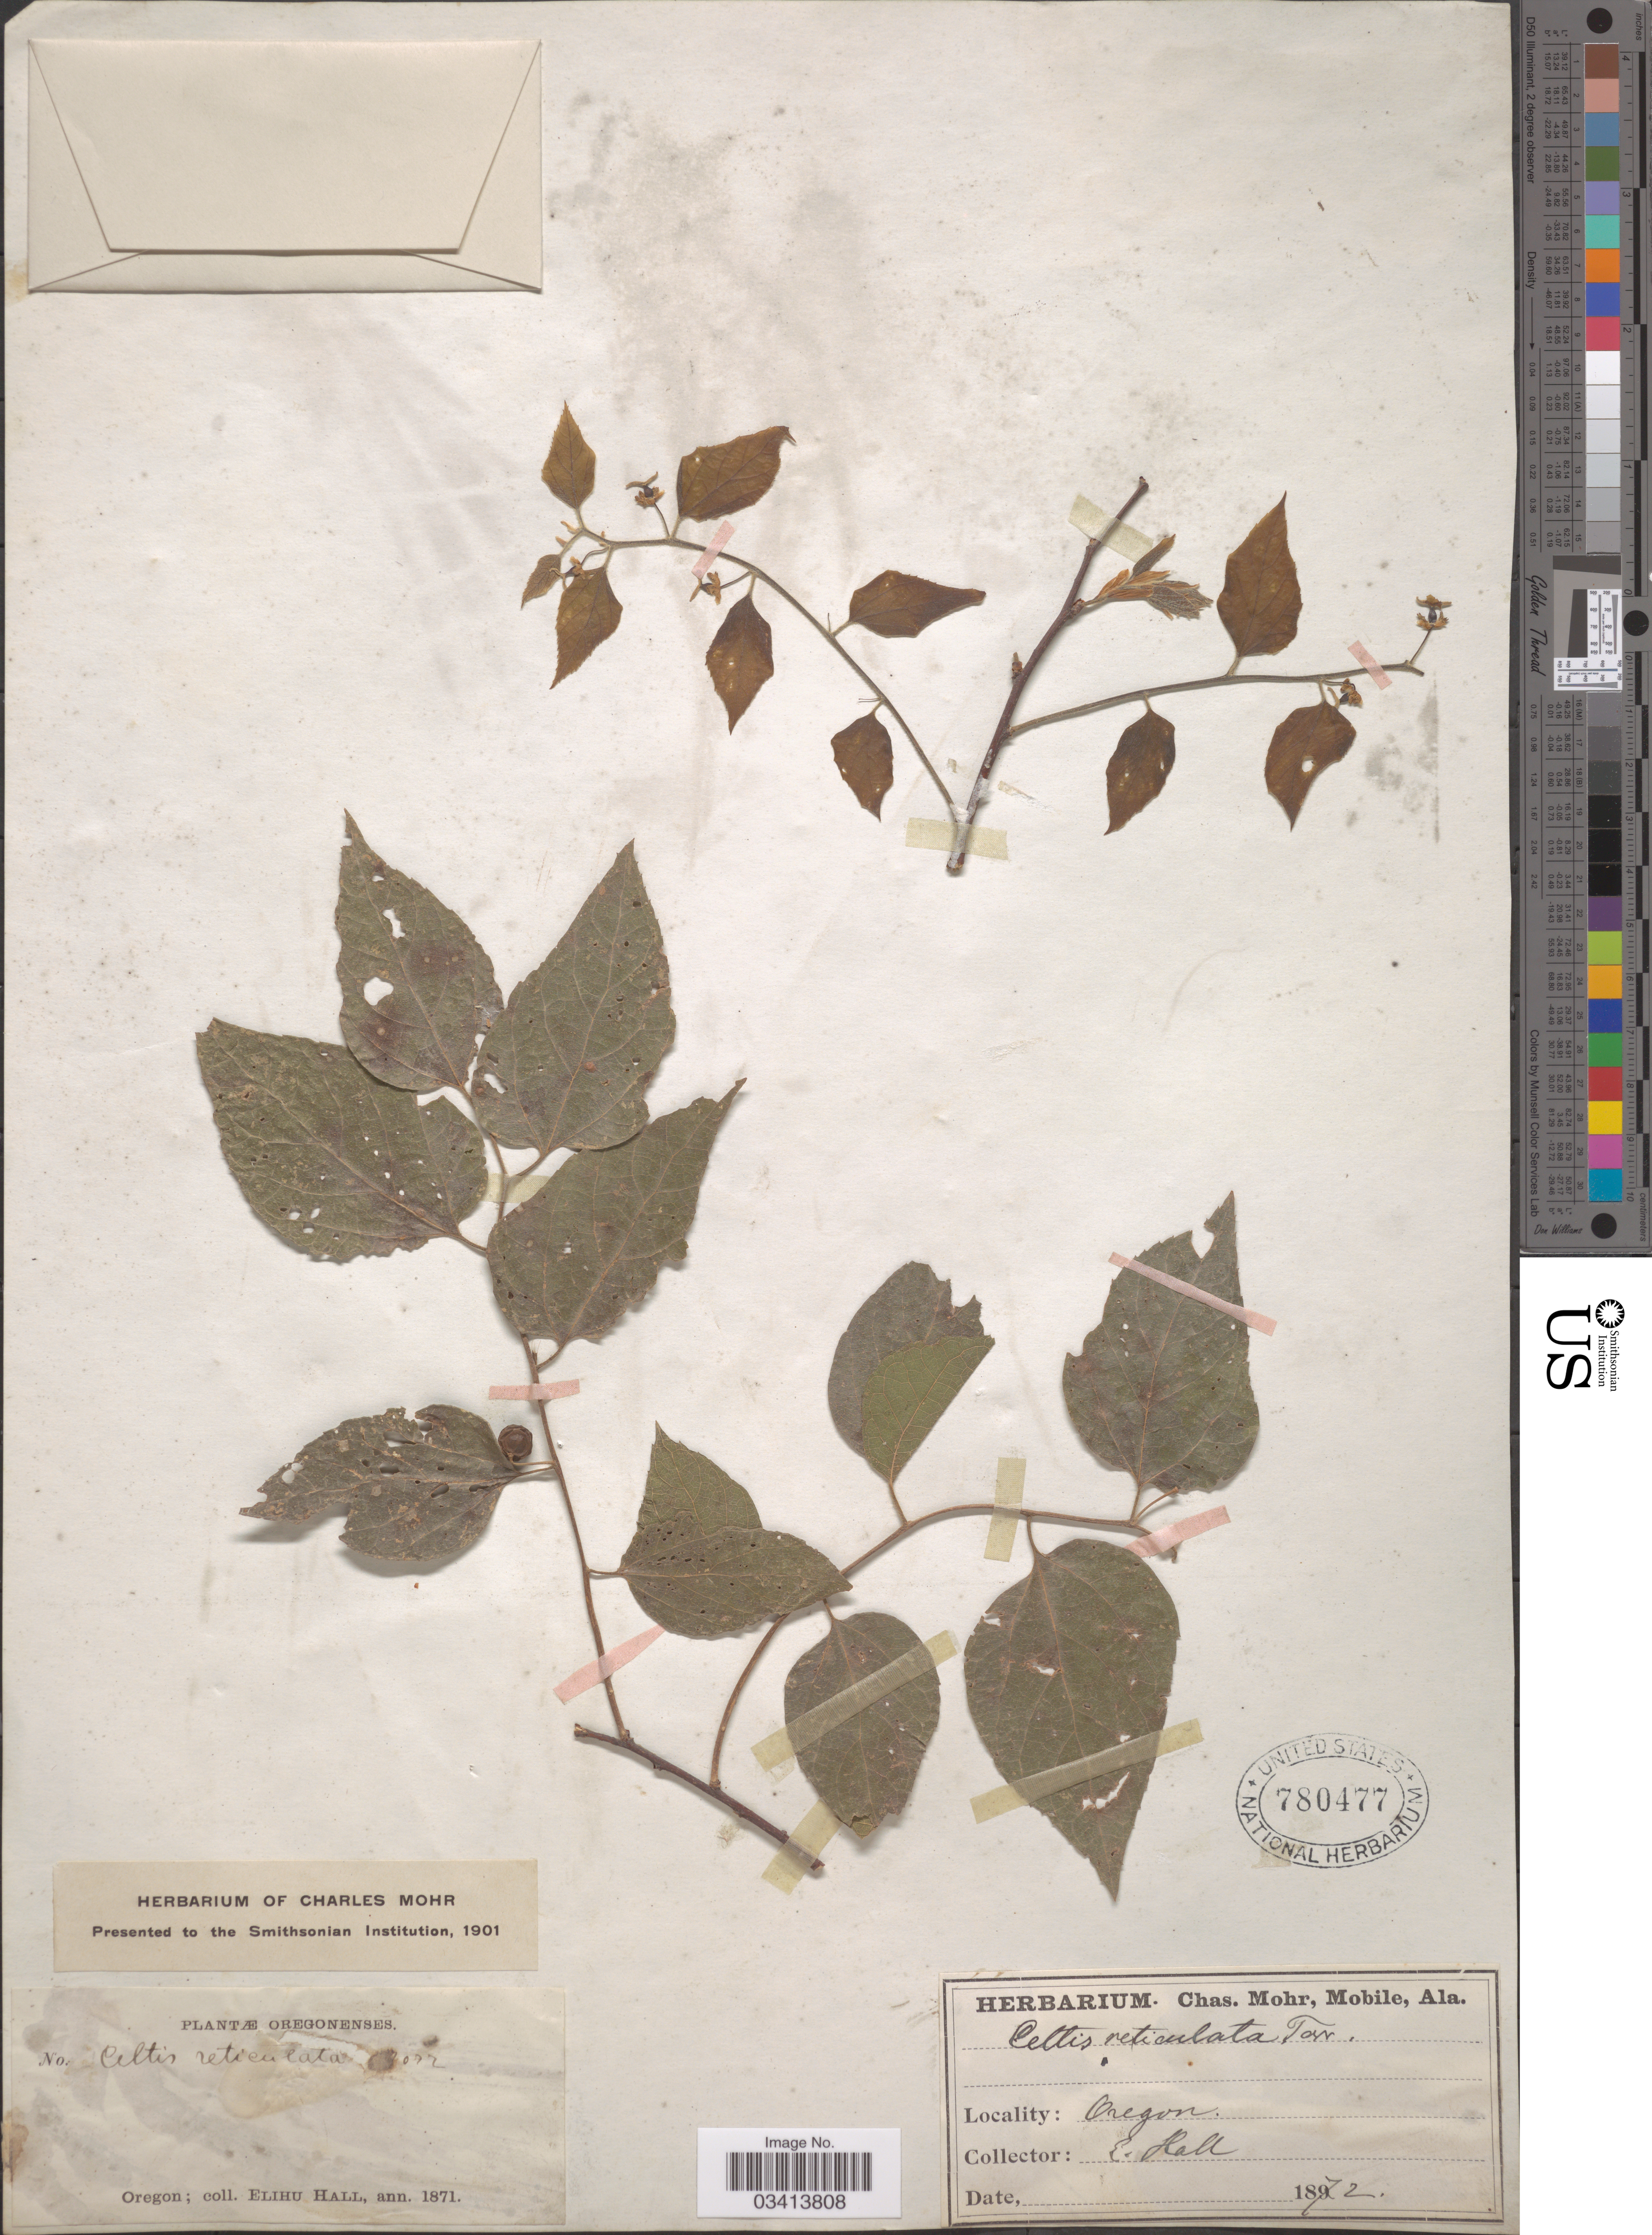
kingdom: Plantae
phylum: Tracheophyta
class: Magnoliopsida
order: Rosales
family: Cannabaceae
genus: Celtis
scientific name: Celtis laevigata var. reticulata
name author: (Torr.) L.D. Benson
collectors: E. Hall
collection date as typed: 1872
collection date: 1871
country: United States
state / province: Oregon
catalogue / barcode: US 780477